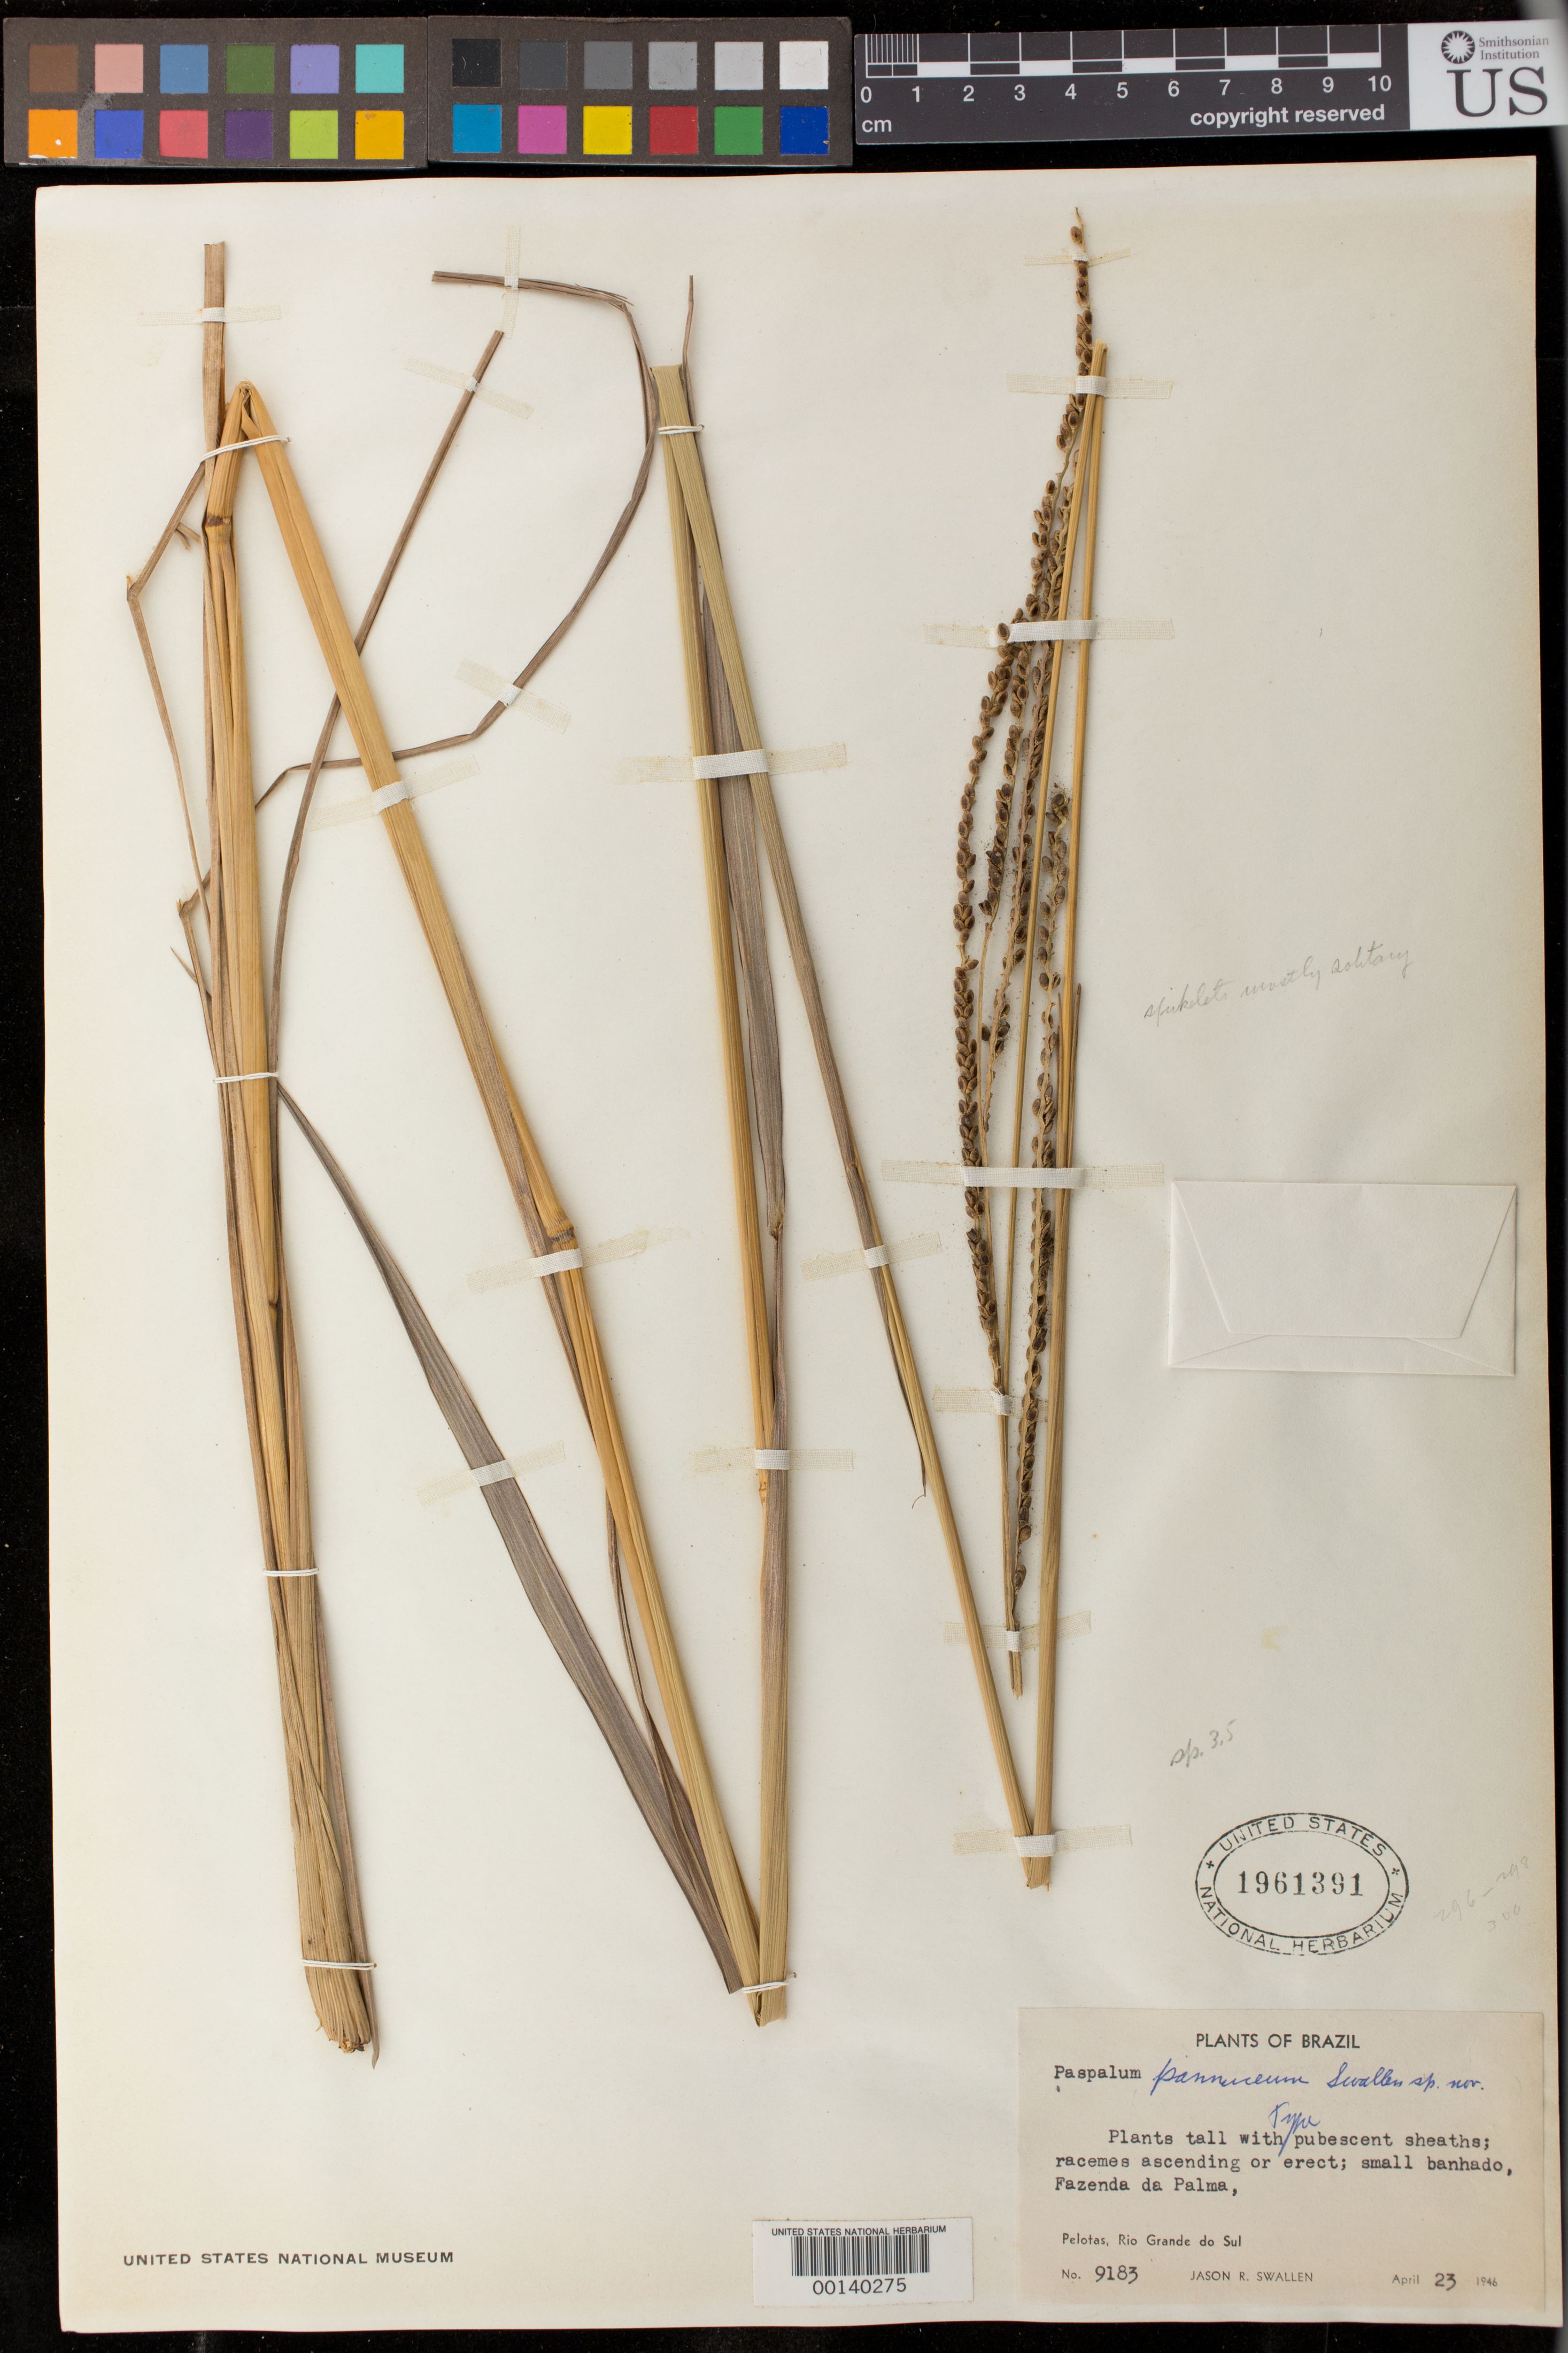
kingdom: Plantae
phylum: Tracheophyta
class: Liliopsida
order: Poales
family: Poaceae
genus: Paspalum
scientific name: Paspalum pannuceum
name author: Swallen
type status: Holotype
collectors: J. R. Swallen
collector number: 9183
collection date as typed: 23 Apr 1946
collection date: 1946-04-23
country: Brazil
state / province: Rio Grande do Sul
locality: Pelotas, Fazenda da Palma.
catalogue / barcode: US 1963191